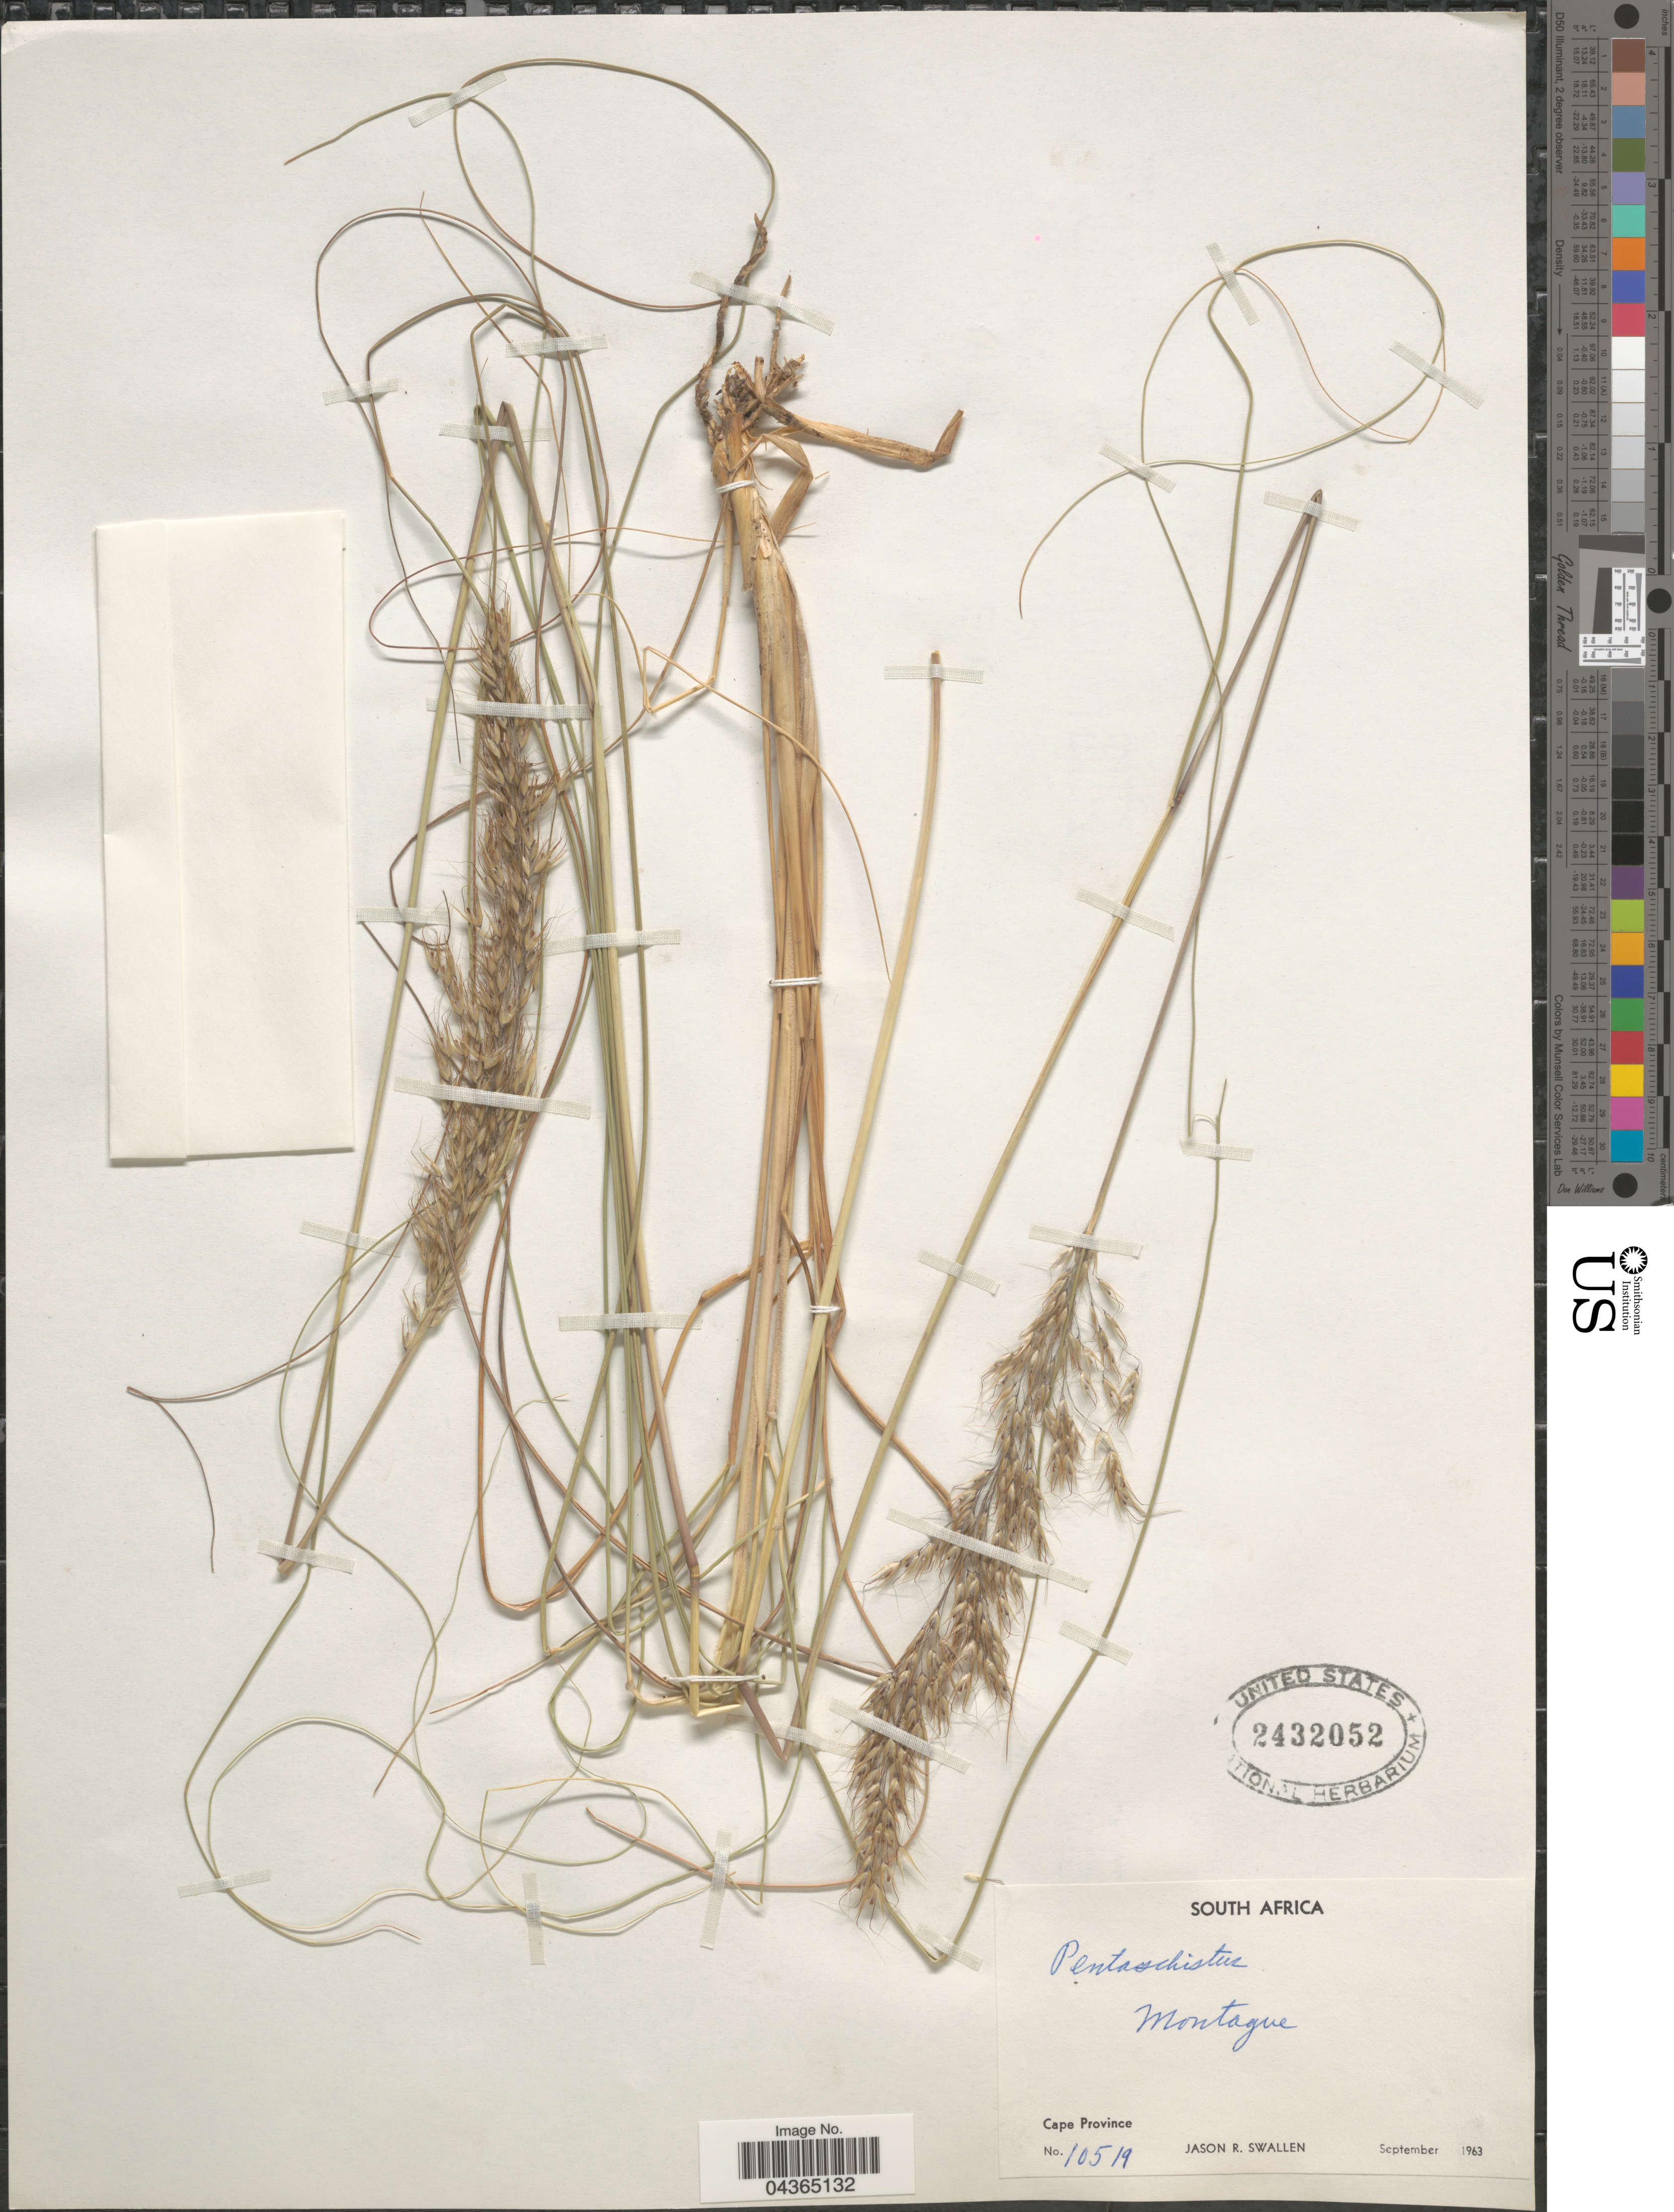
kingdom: Plantae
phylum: Tracheophyta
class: Liliopsida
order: Poales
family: Poaceae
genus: Pentameris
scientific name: Pentameris tortuosa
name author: (Trin.) Nees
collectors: J. R. Swallen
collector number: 10519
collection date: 1963-09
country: South Africa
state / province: Western Cape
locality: Montague. [INTERPRETTED: Montagu]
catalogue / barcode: US 2432052